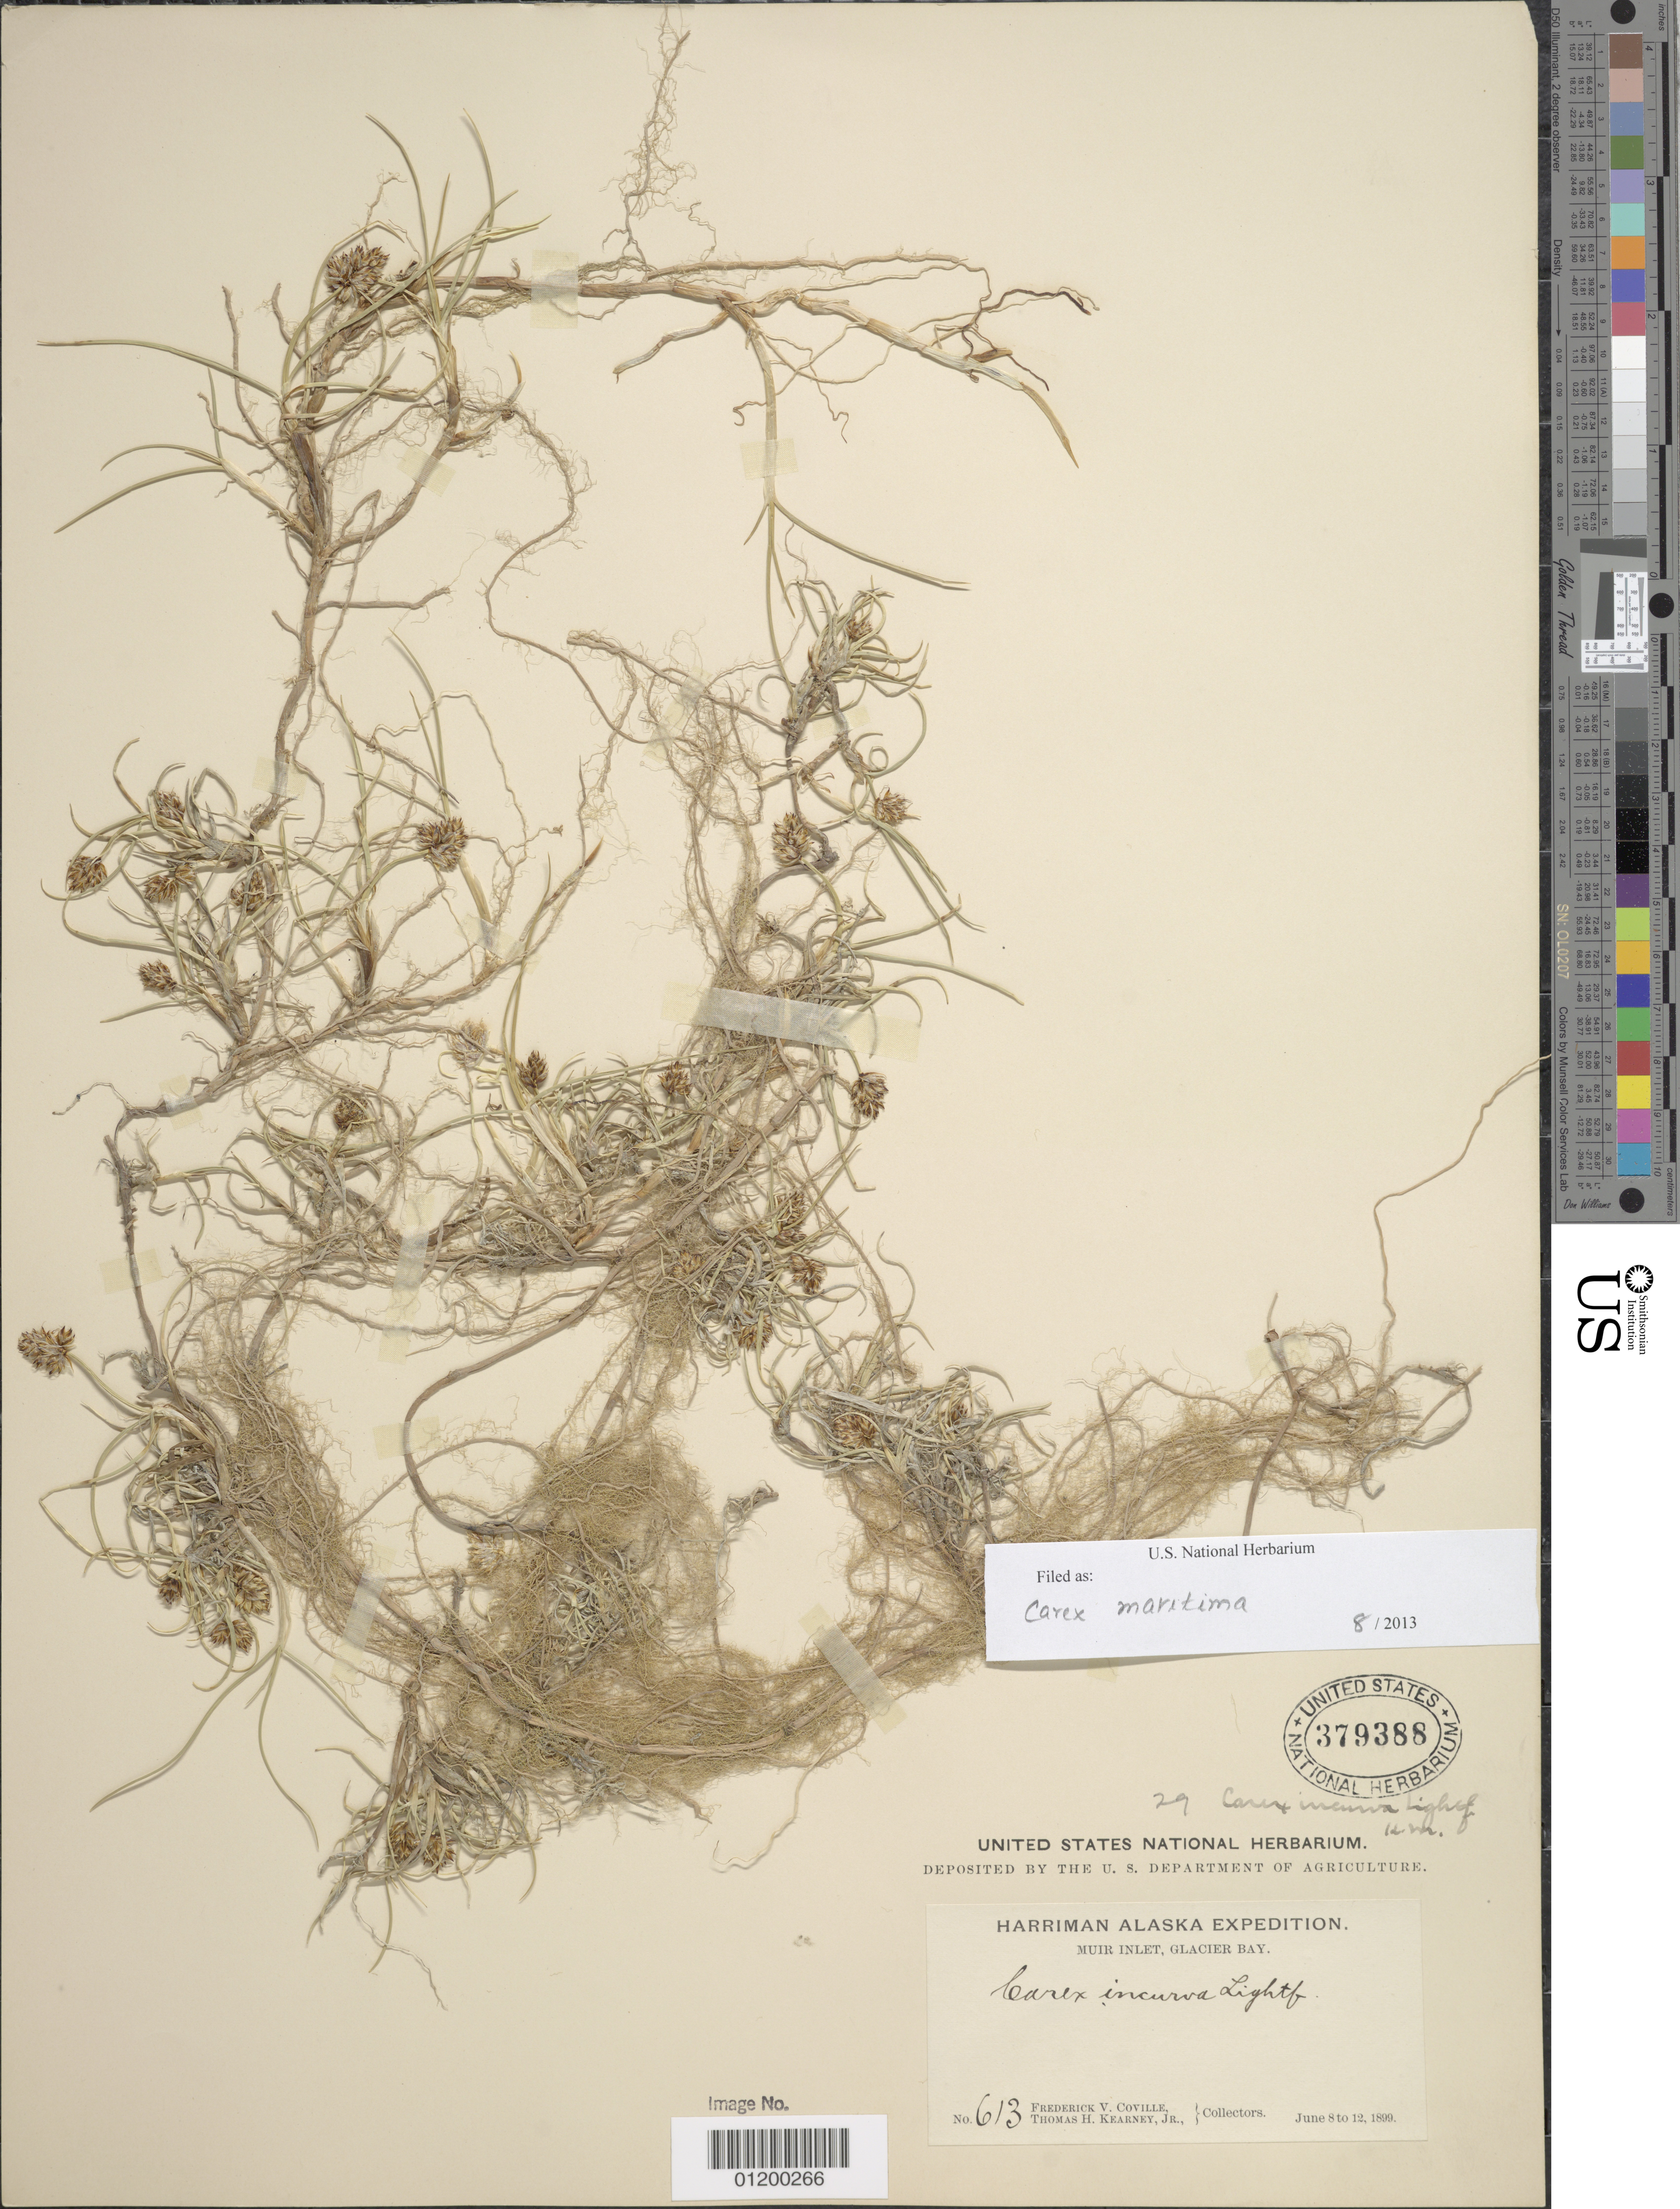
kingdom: Plantae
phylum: Tracheophyta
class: Liliopsida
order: Poales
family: Cyperaceae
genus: Carex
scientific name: Carex maritima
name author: Gunnerus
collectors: F. V. Coville & T. H. Kearney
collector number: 613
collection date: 1899-06-08/1899-06-12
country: United States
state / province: Alaska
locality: Muir Inlet, Glacier Bay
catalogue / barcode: US 379388